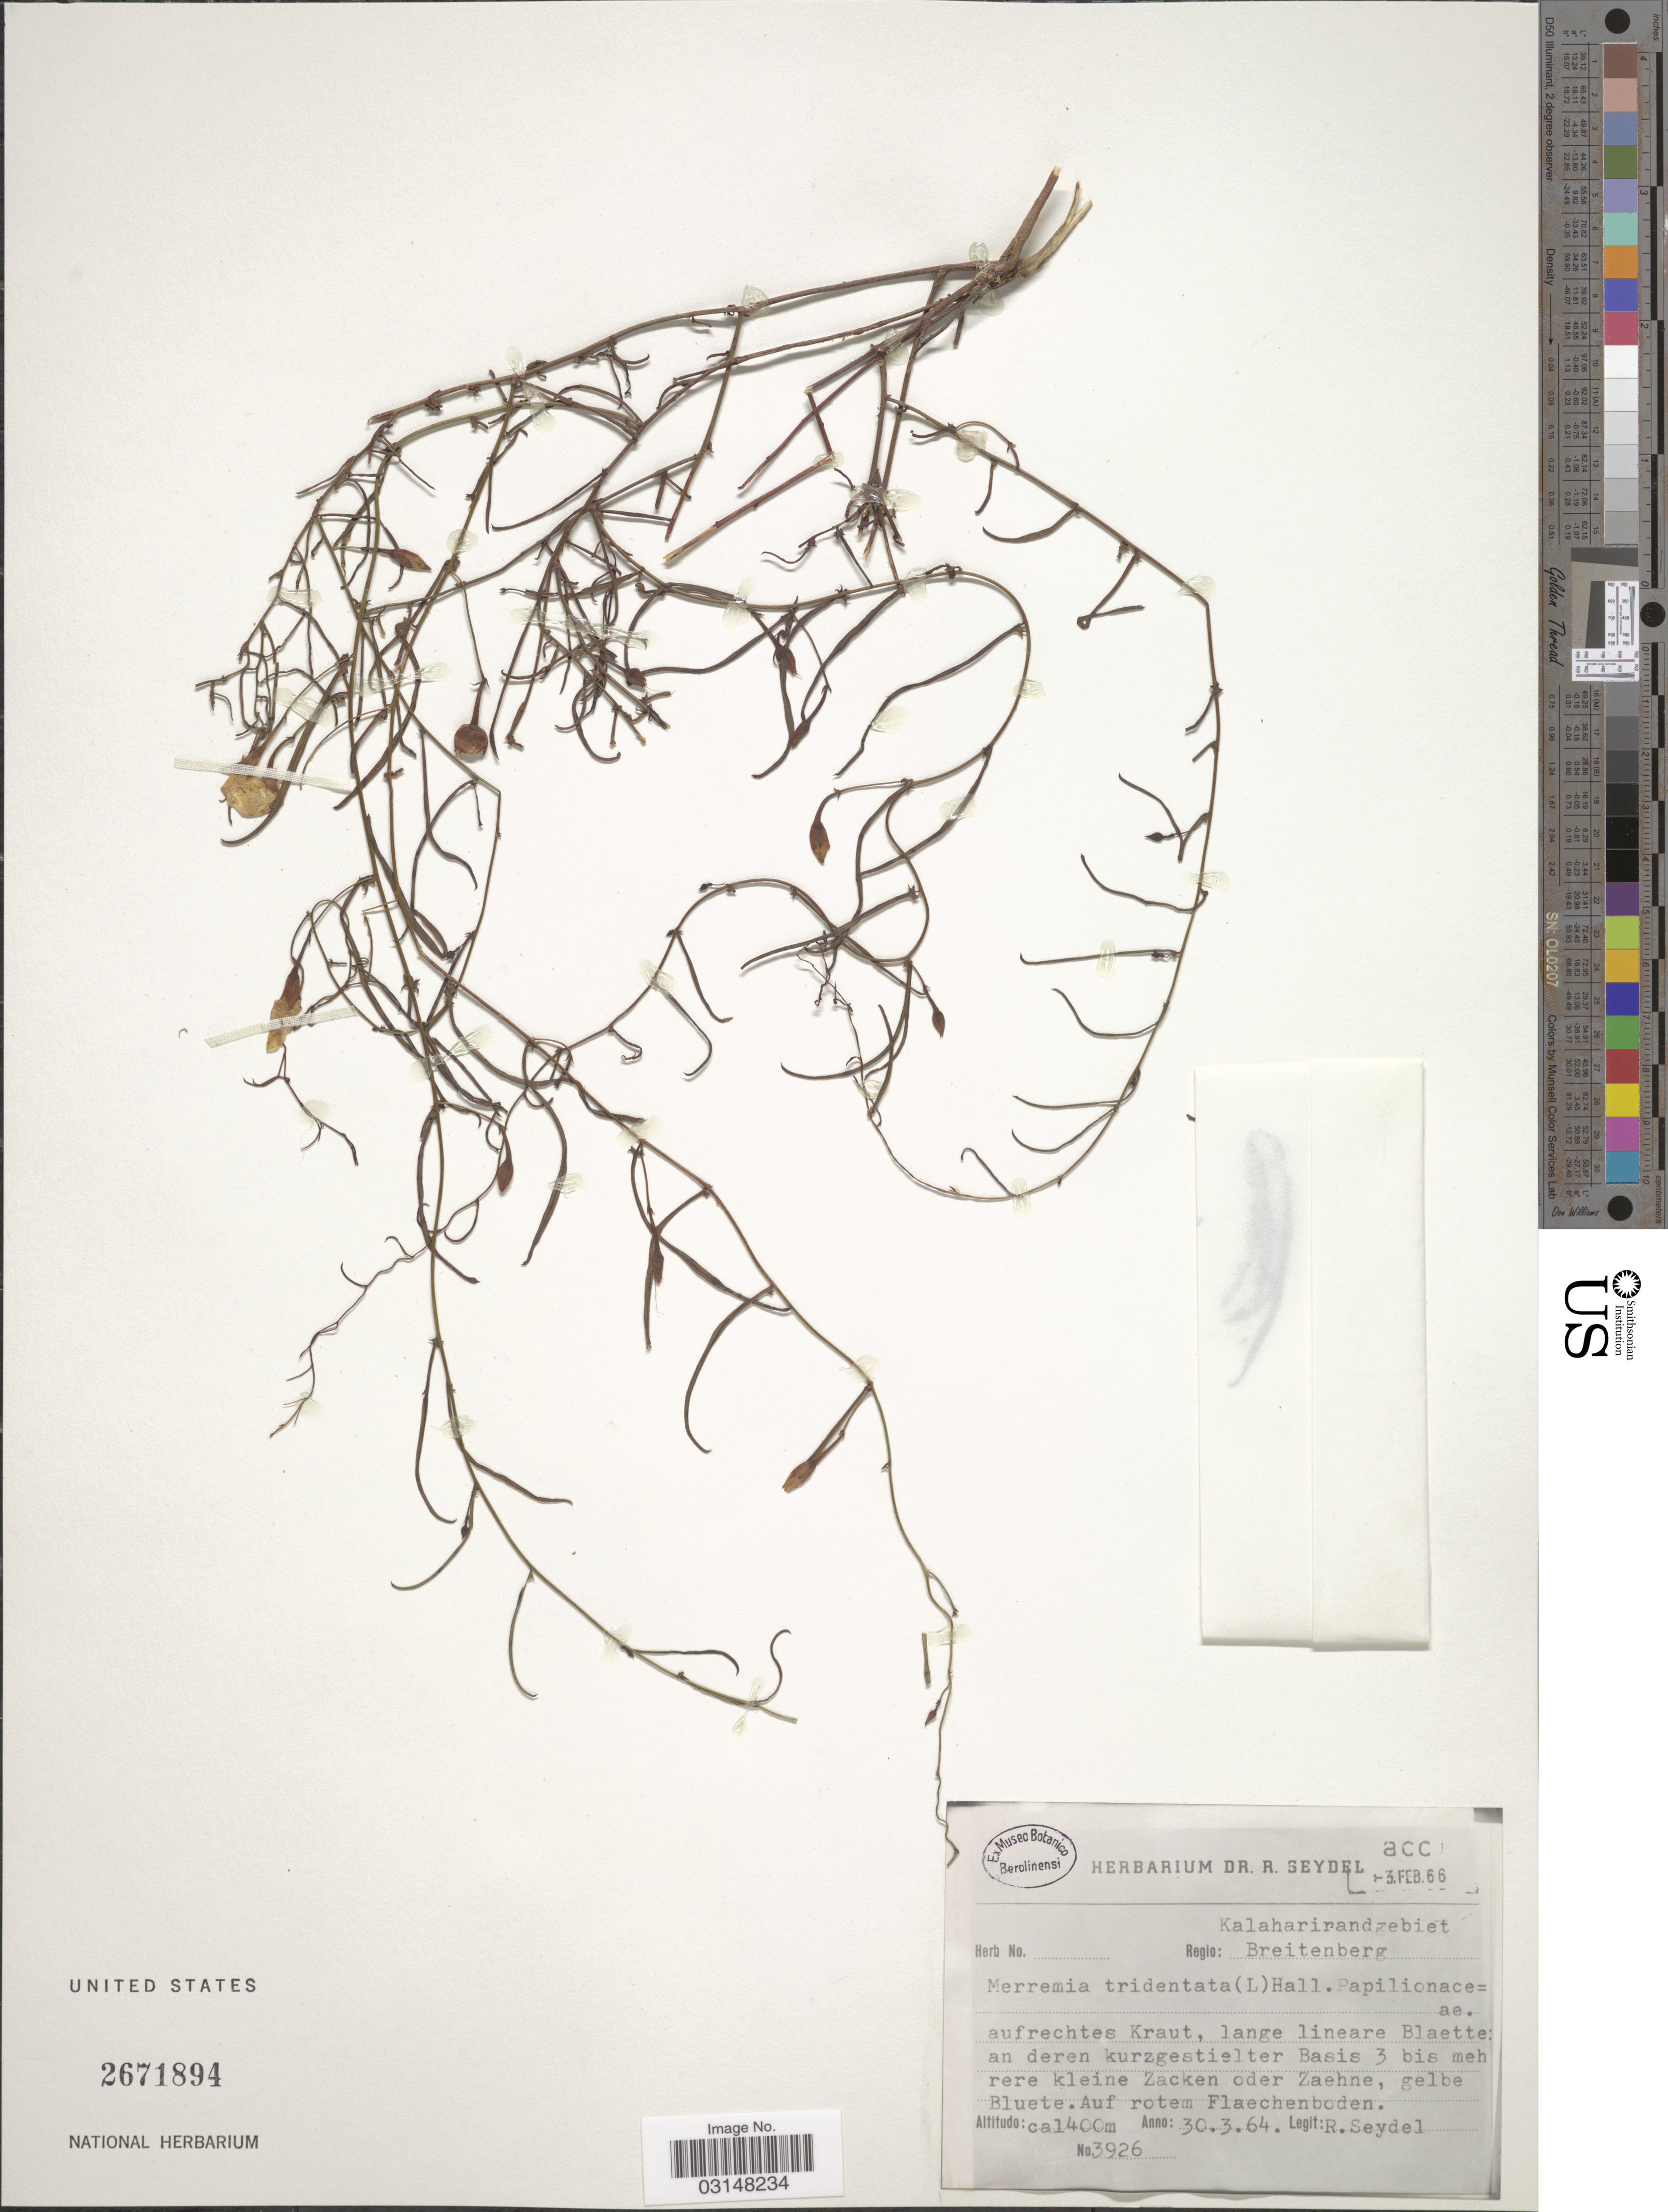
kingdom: Plantae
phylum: Tracheophyta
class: Magnoliopsida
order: Solanales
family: Convolvulaceae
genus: Xenostegia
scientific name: Xenostegia tridentata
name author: (L.) D.F. Austin & Staples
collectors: R. Seydel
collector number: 3926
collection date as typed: Transcribed d/m/y: 30/3/64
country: Namibia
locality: Regio: Kalaharirandgebiet, Breitenberg.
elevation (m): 1400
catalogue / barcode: US 2671894